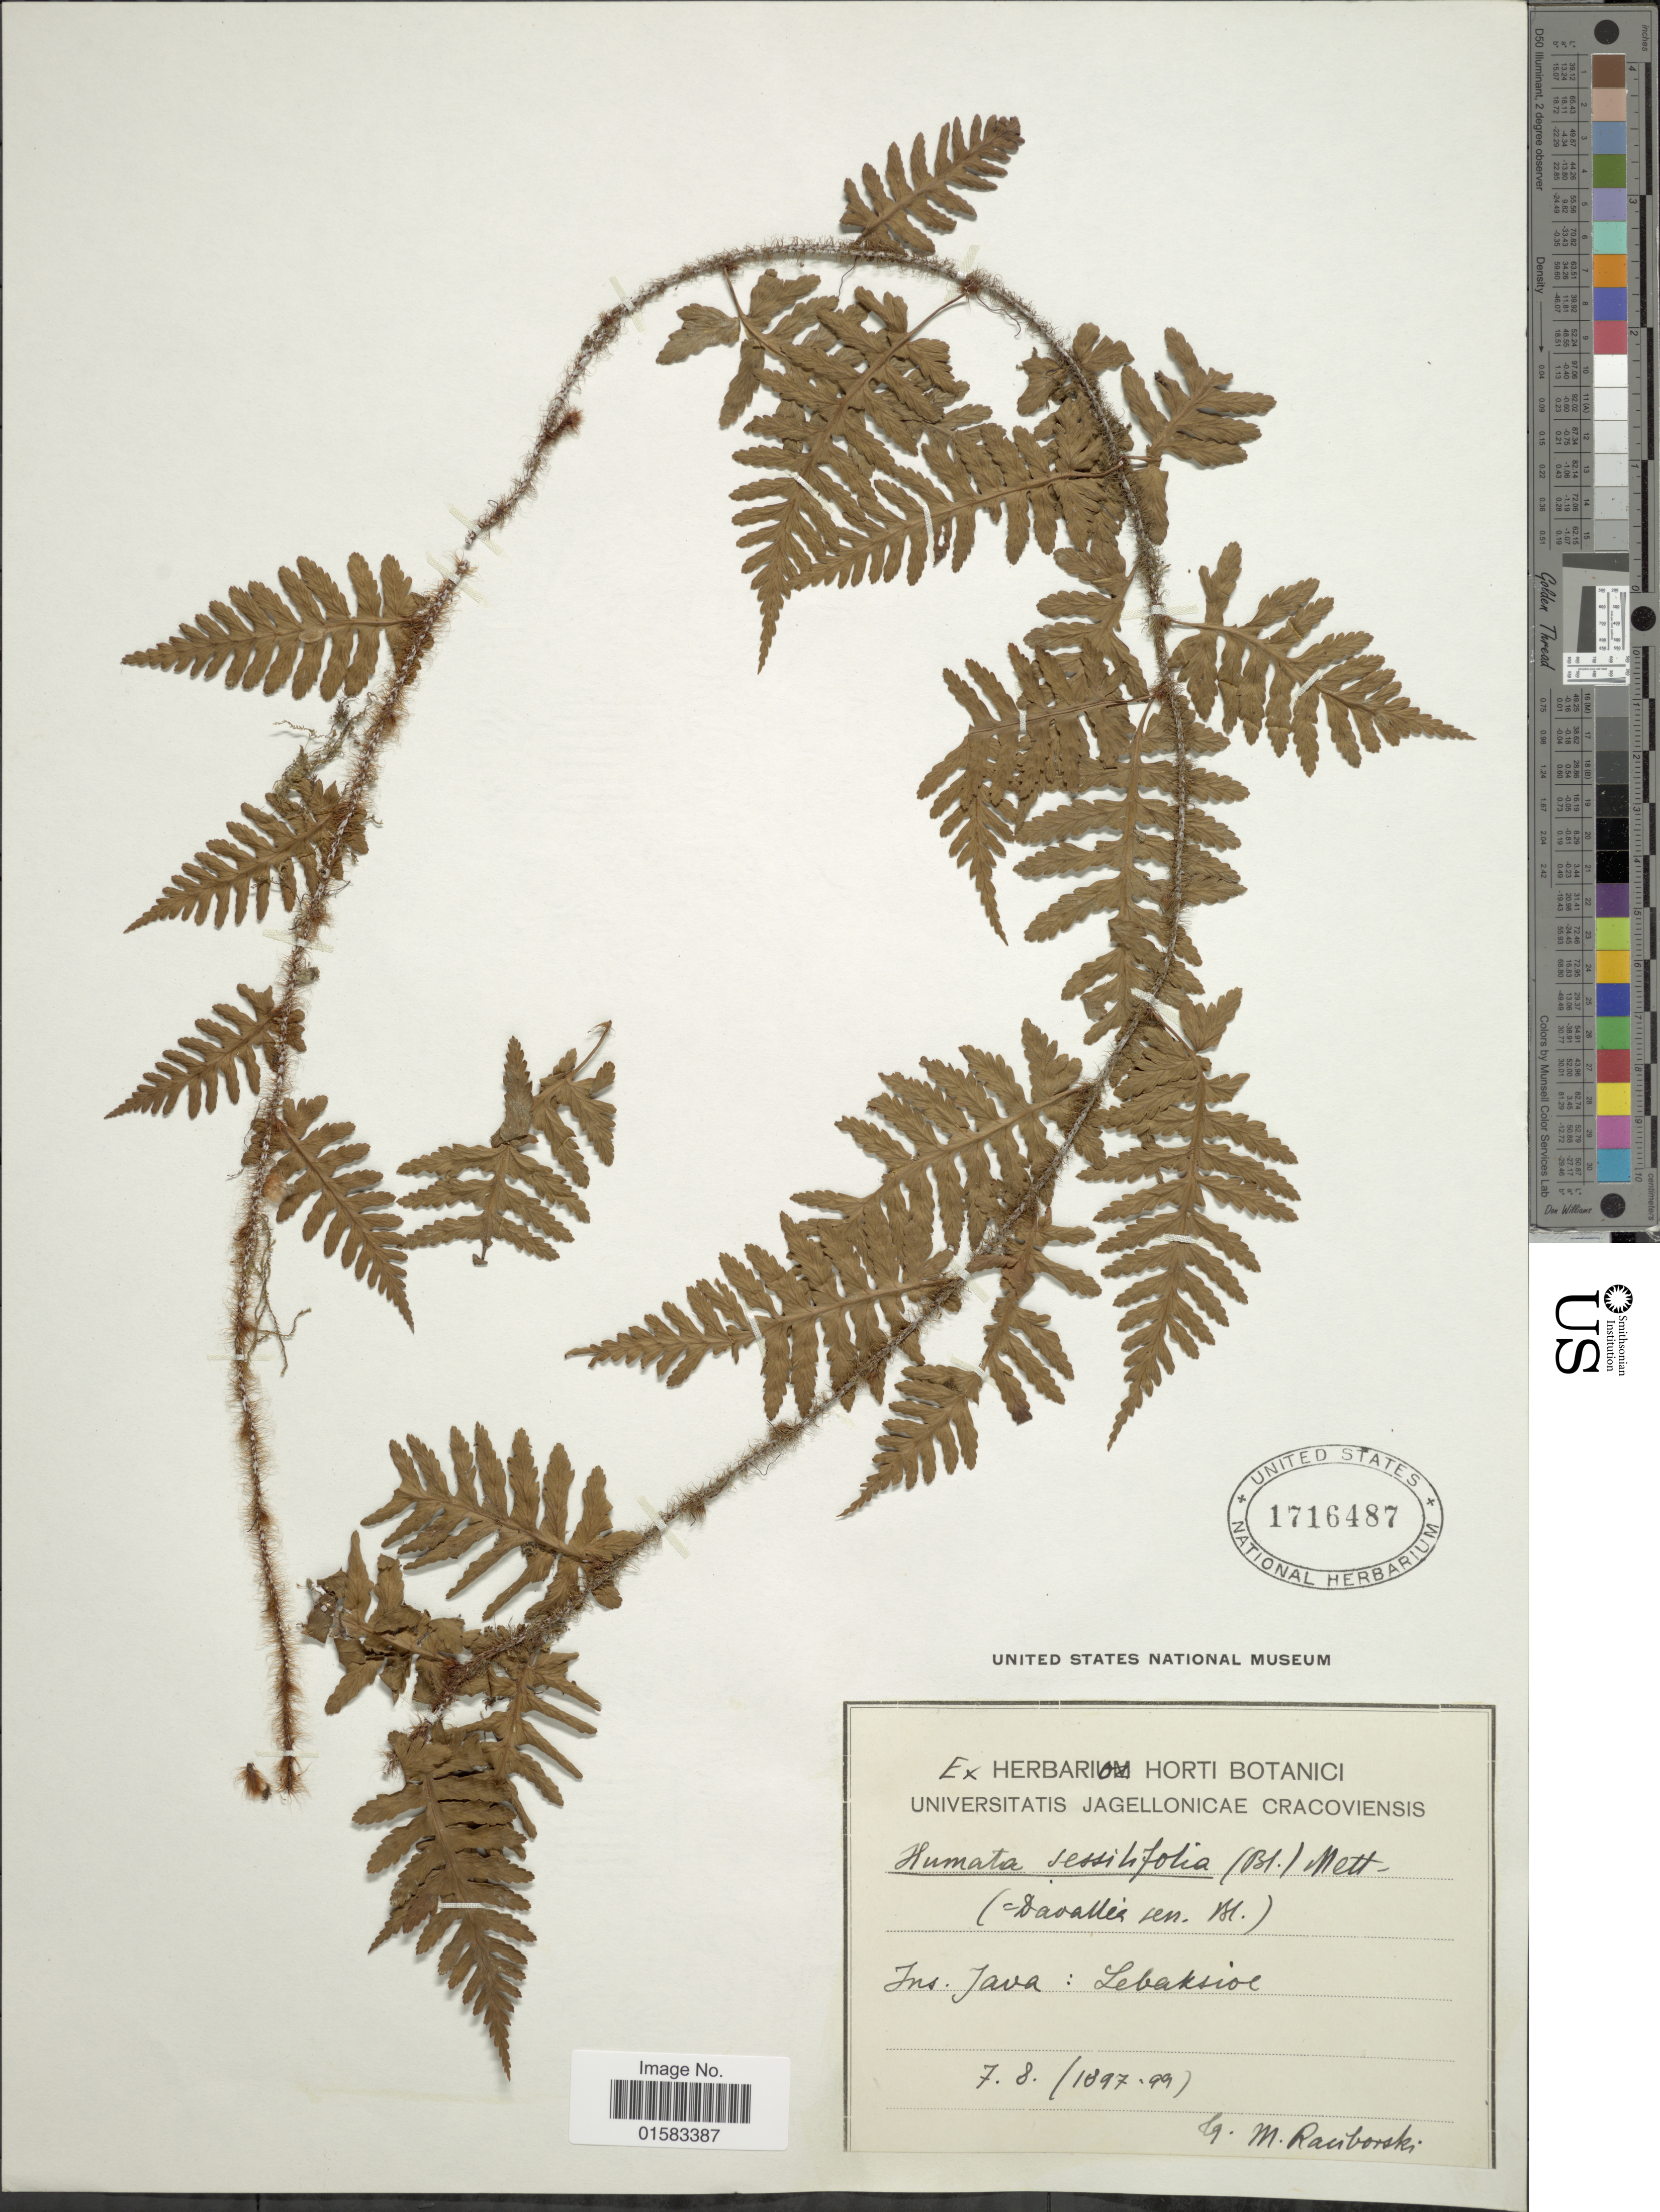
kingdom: Plantae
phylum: Tracheophyta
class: Polypodiopsida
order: Polypodiales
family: Davalliaceae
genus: Davallia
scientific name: Davallia sessilifolia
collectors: M. Raciborski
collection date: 1897-08-07/1899-08-07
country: Indonesia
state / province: Java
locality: Lebaksiu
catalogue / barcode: US 1716487